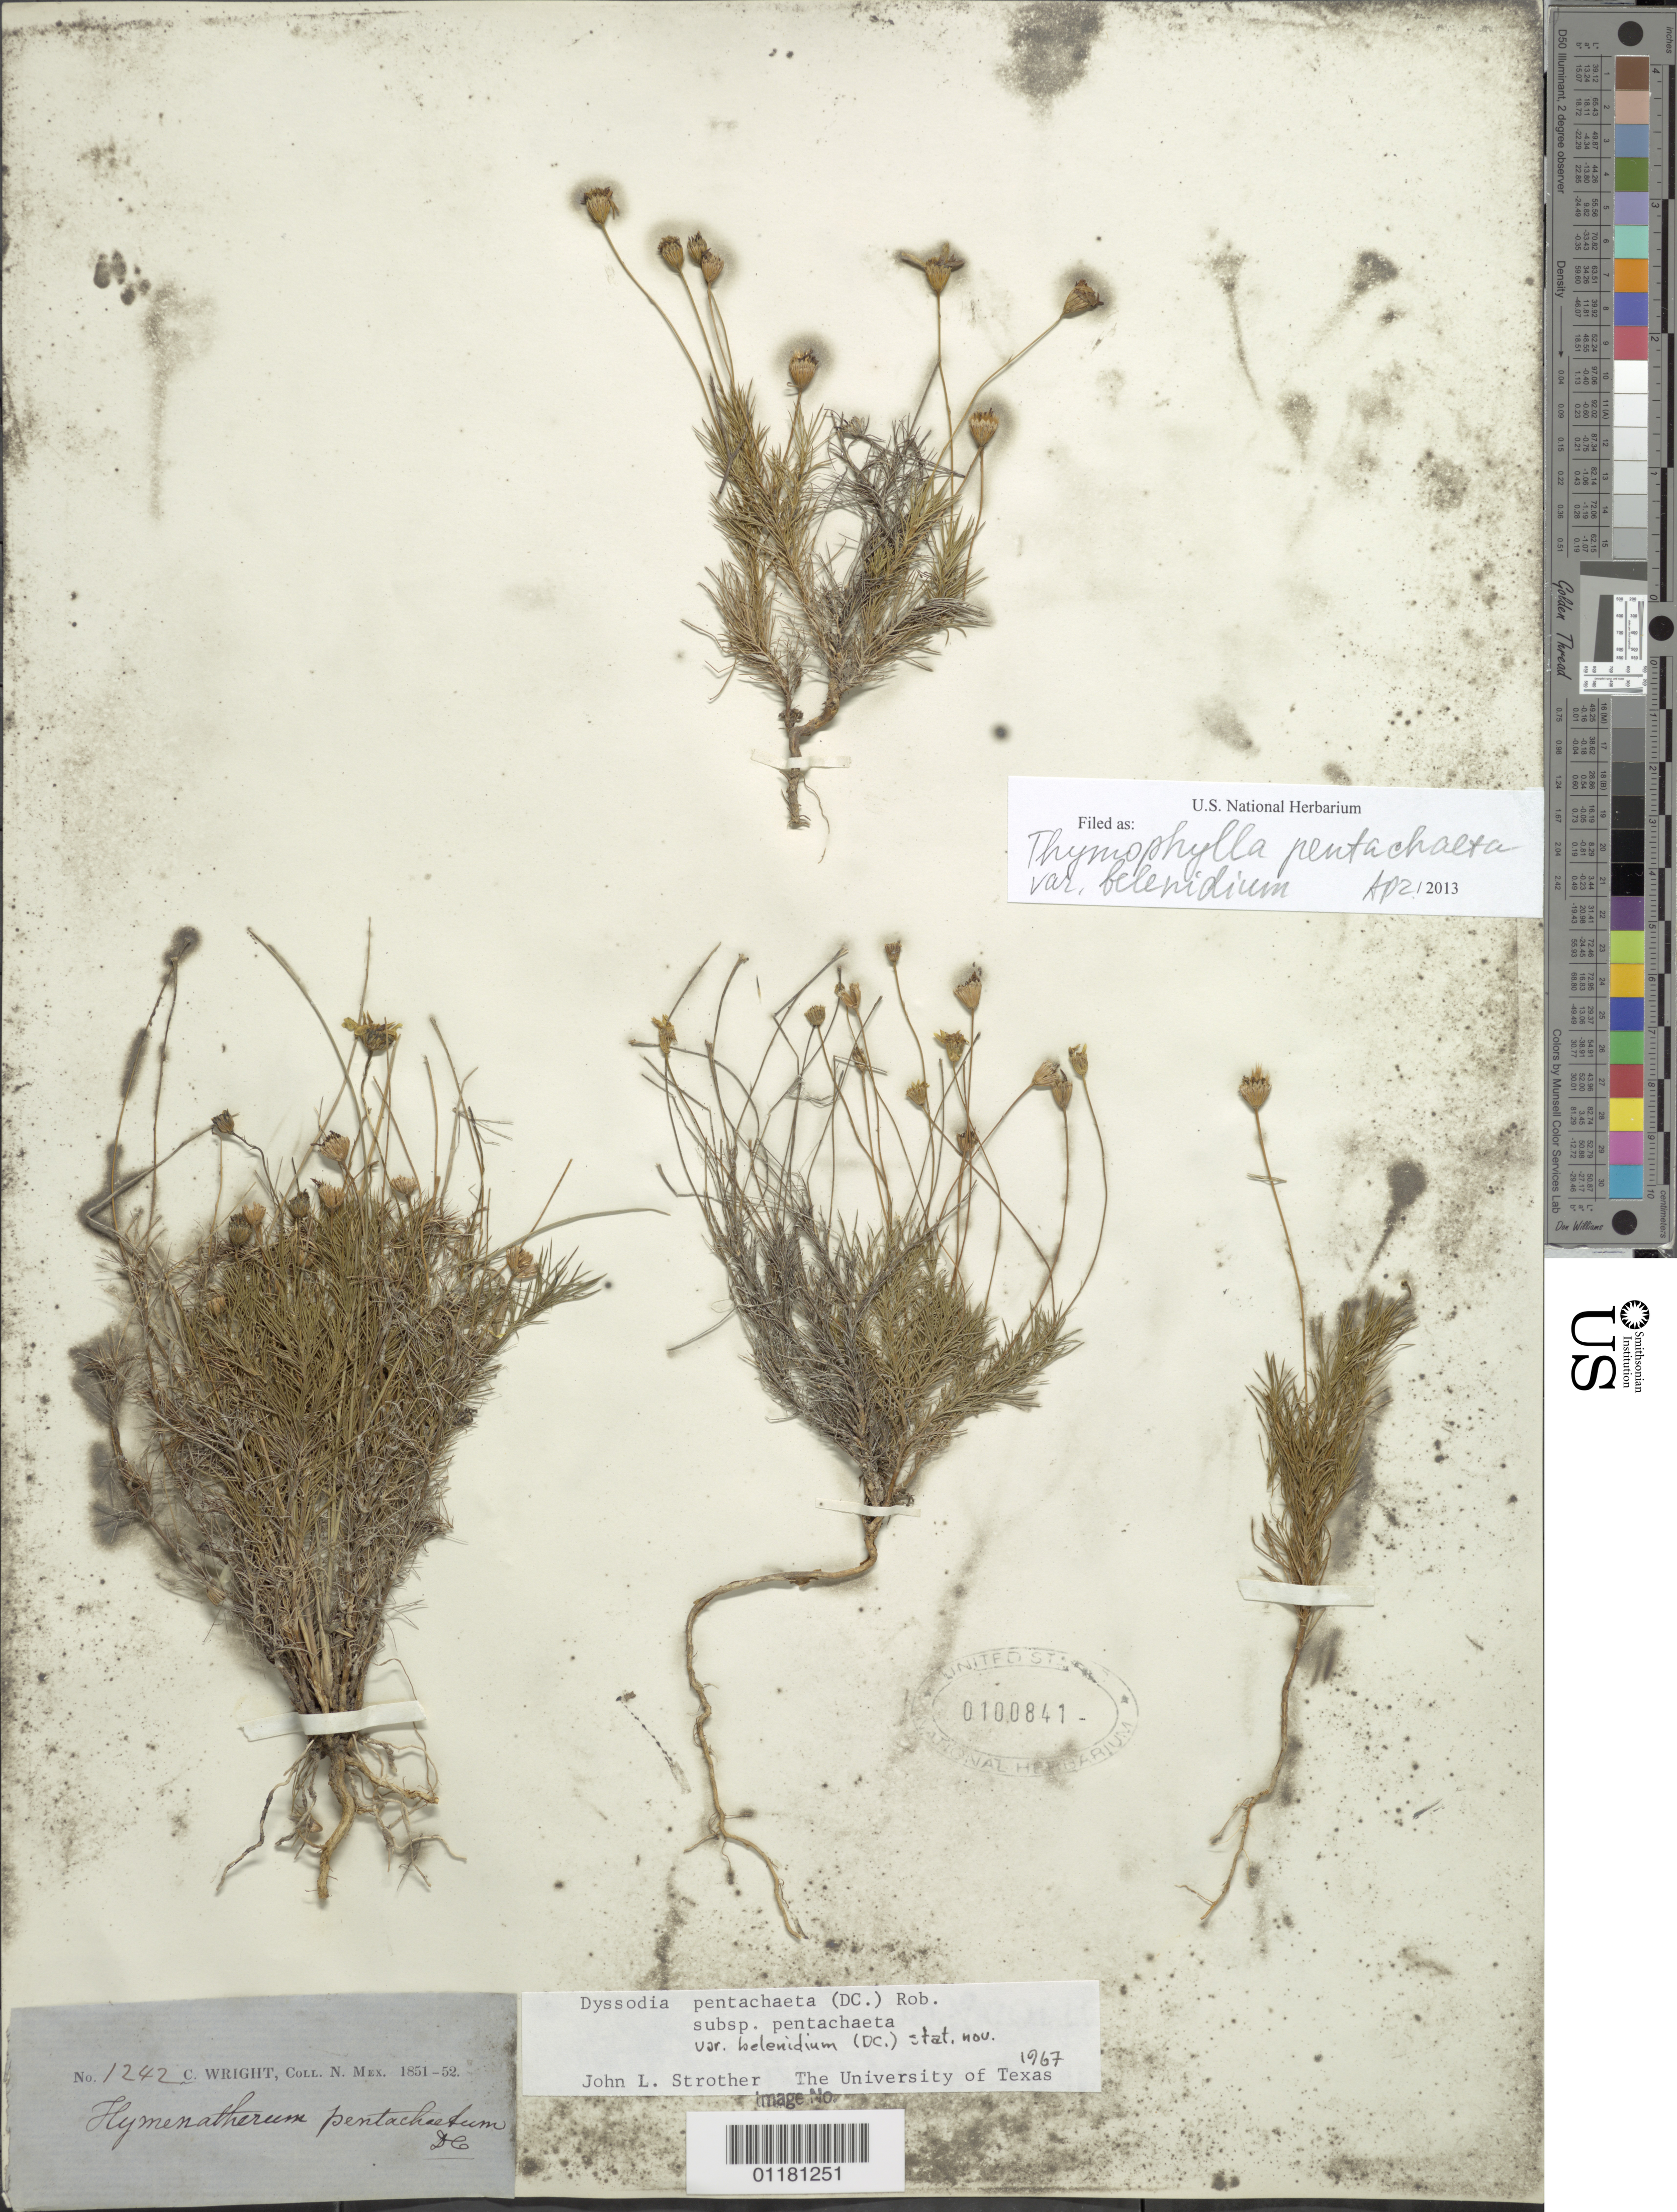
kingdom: Plantae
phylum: Tracheophyta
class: Magnoliopsida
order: Asterales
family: Asteraceae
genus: Thymophylla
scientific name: Thymophylla pentachaeta var. belenidium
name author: (DC.) Strother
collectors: C. Wright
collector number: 1242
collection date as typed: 1851 to -- --- 1852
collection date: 1851/1852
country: United States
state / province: New Mexico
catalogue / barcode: US 100841